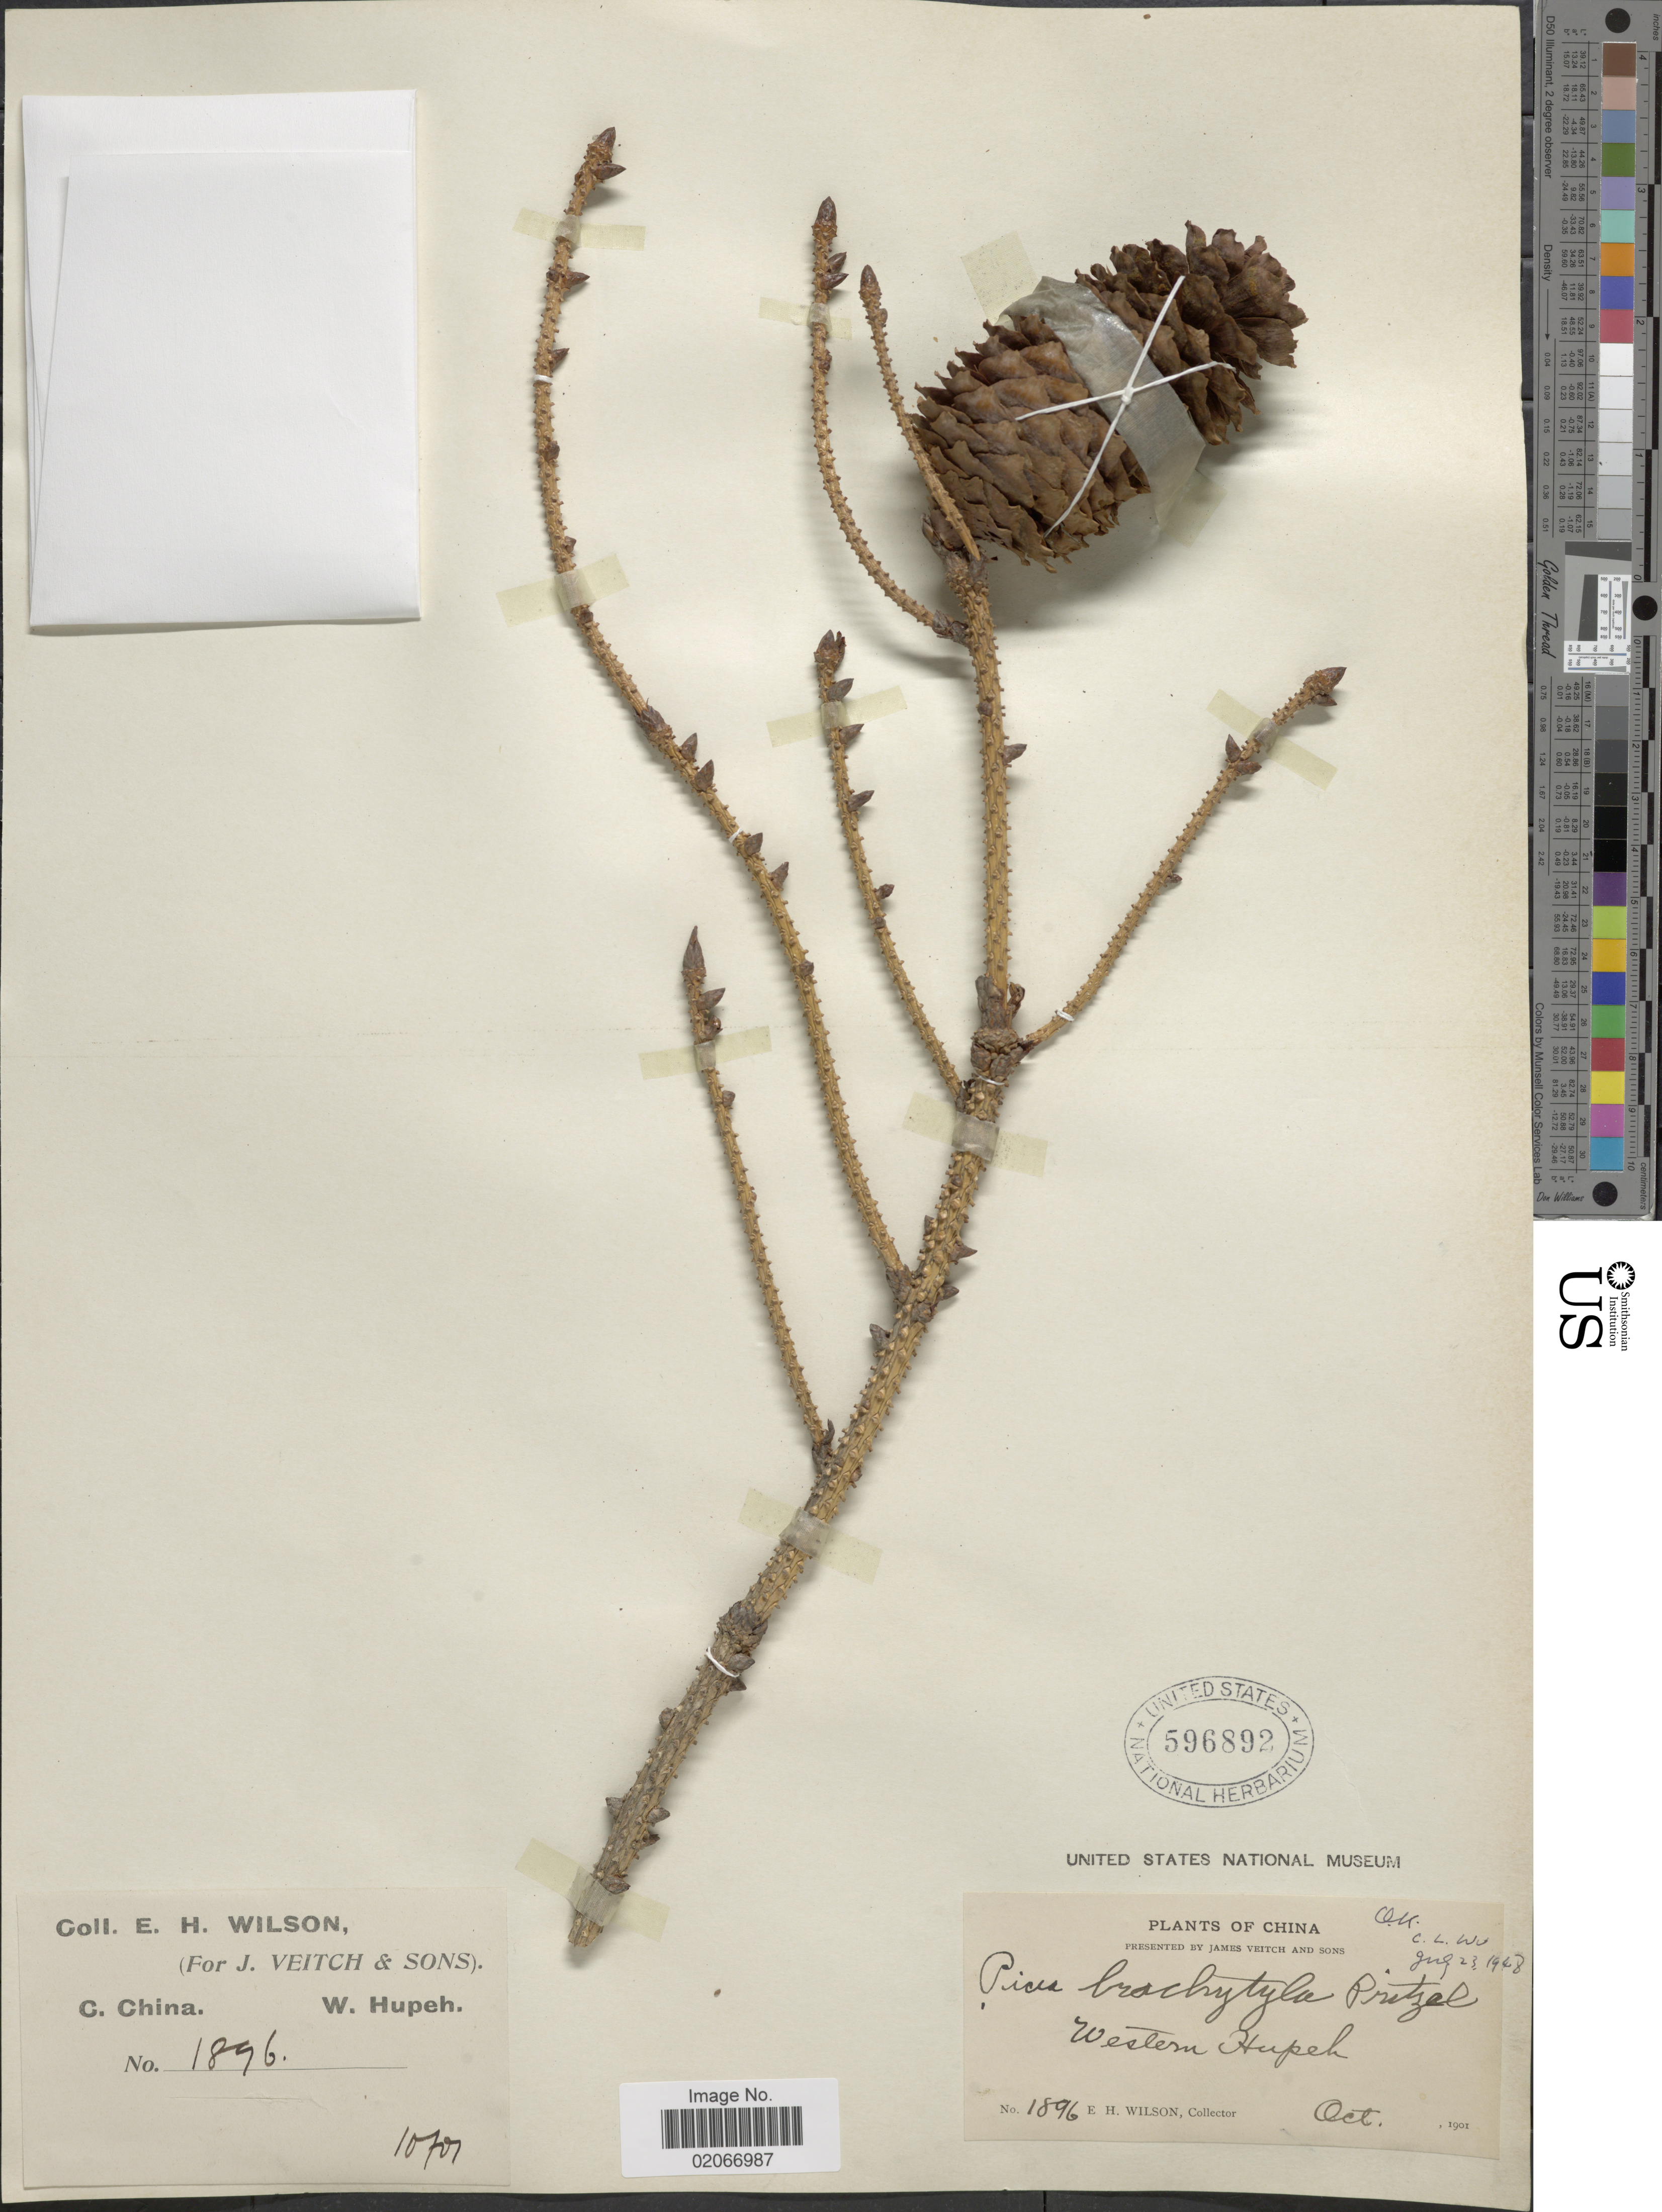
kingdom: Plantae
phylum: Tracheophyta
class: Pinopsida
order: Pinales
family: Pinaceae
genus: Picea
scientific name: Picea brachytyla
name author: (Franch.) E. Pritz.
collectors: E. Wilson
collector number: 1896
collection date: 1901-10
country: China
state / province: Hubei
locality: Western Hupeh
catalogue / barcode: US 596892